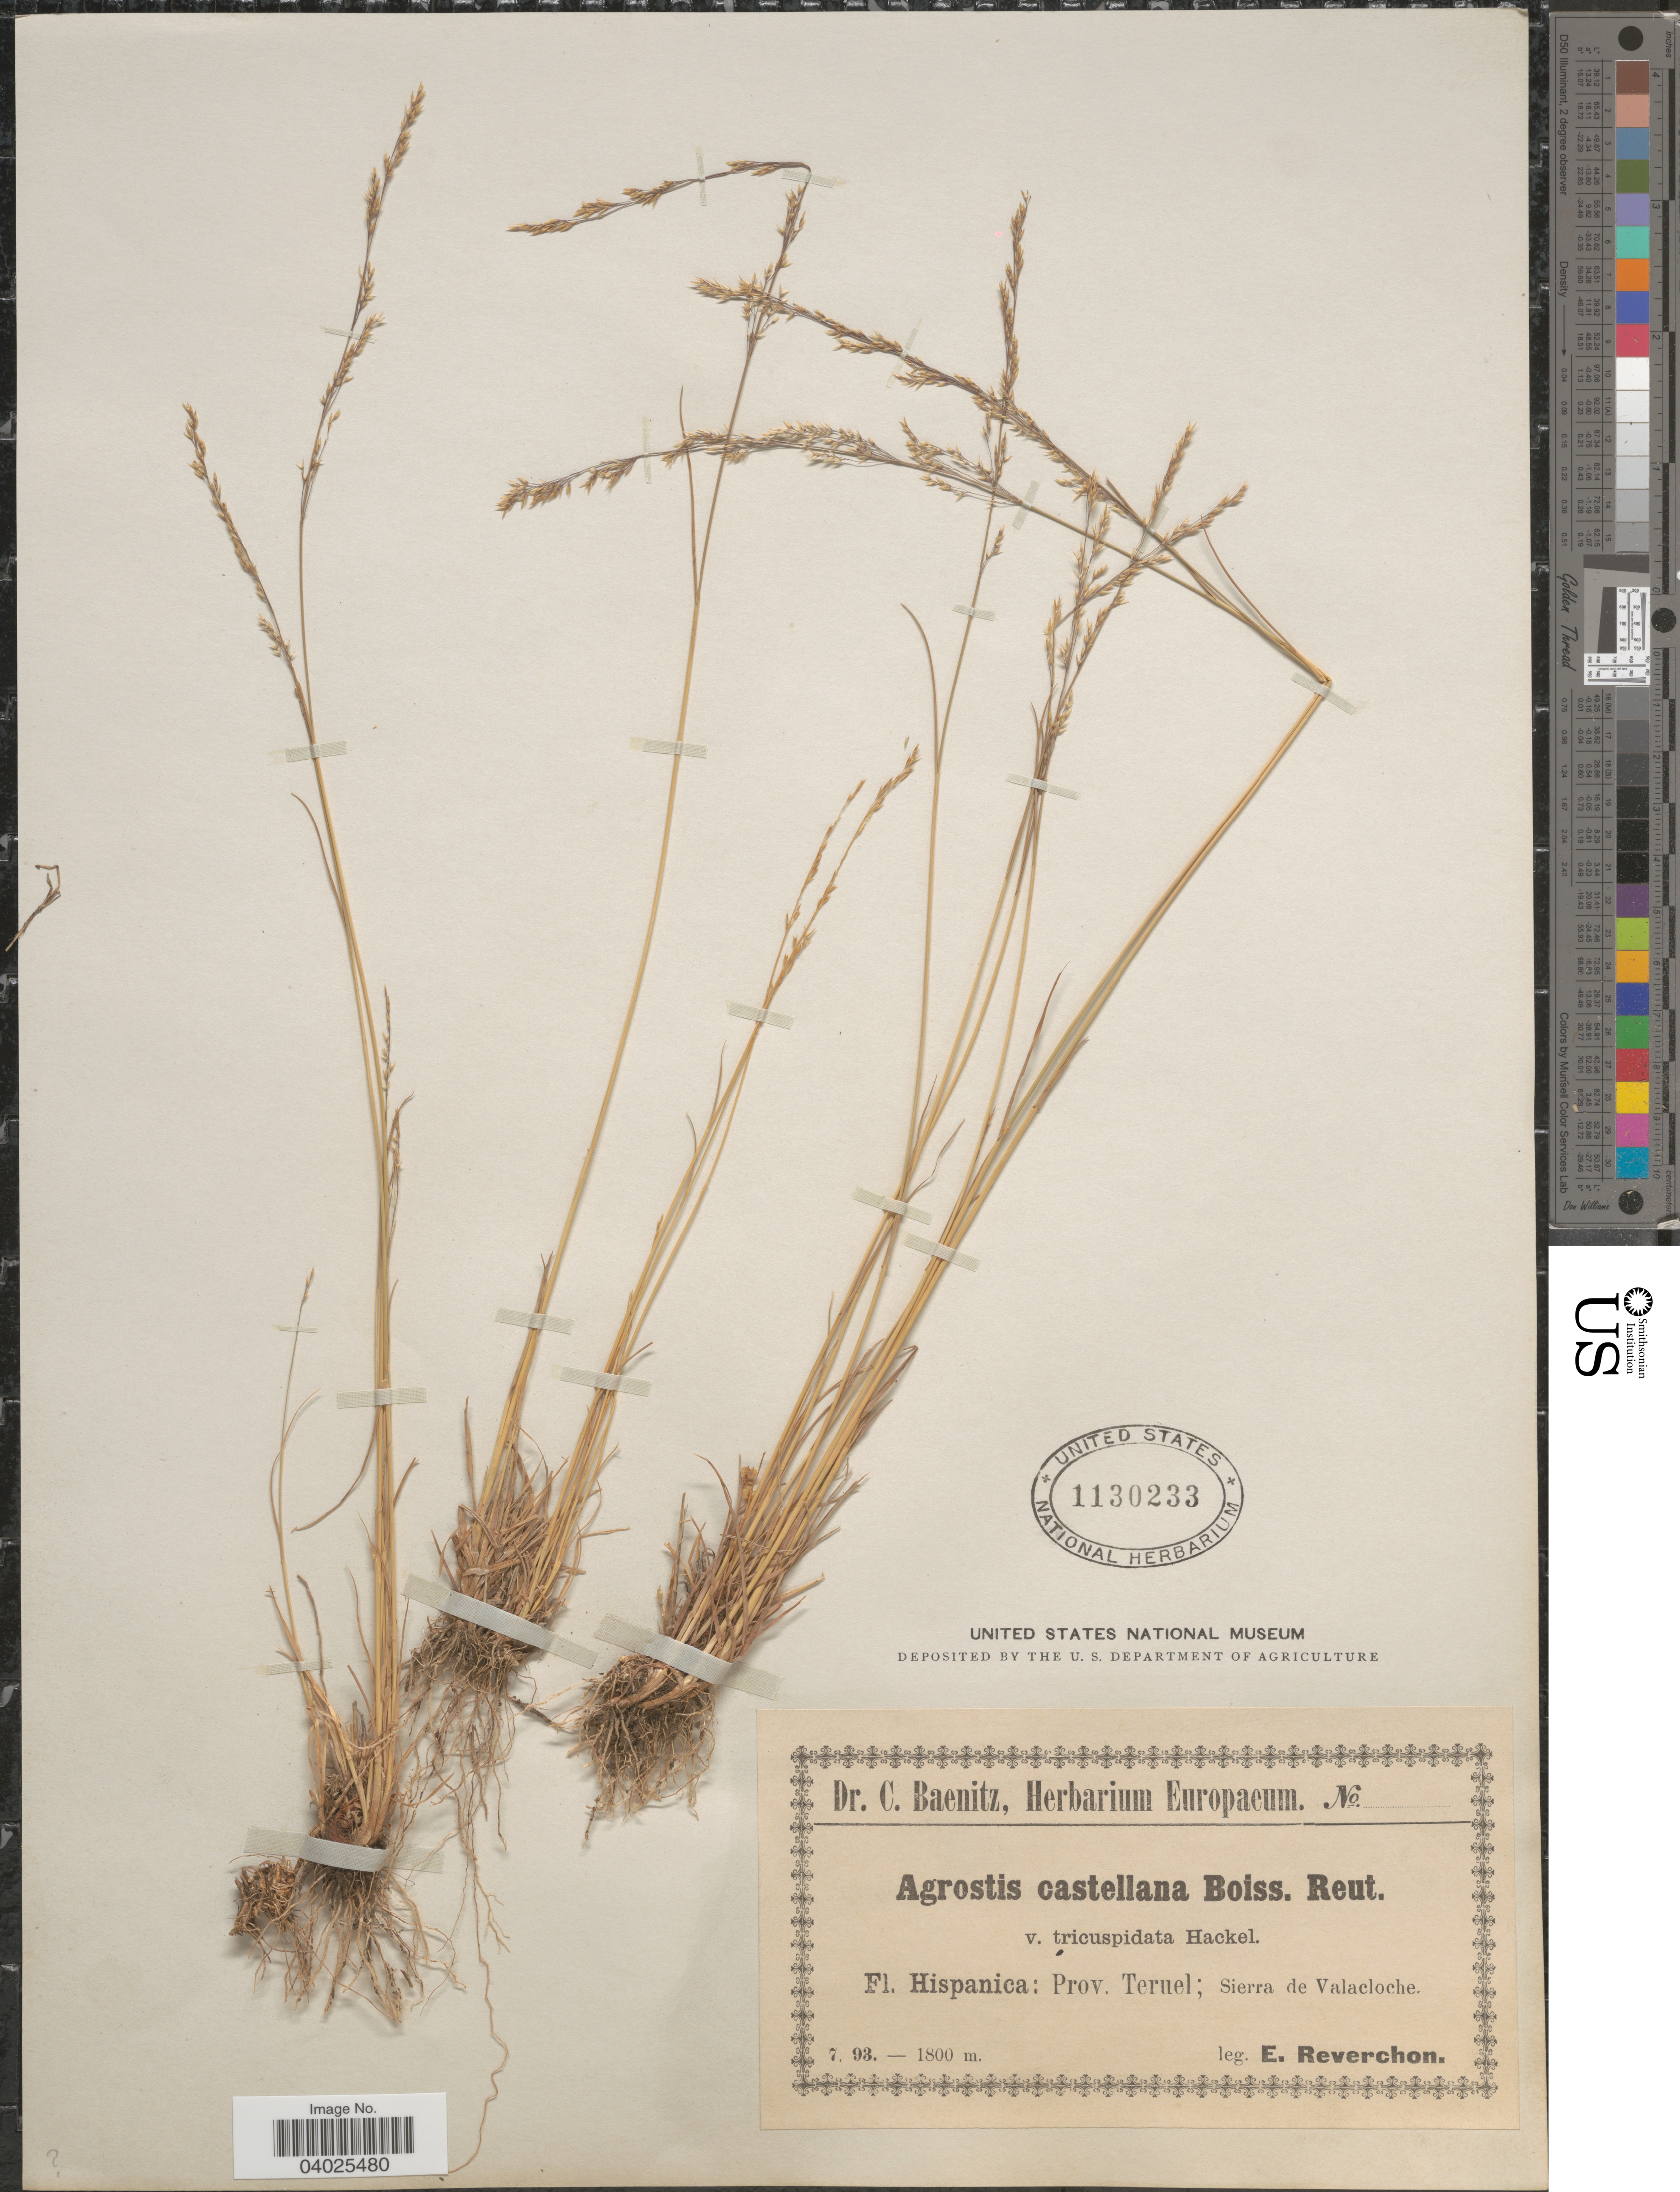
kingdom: Plantae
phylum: Tracheophyta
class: Liliopsida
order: Poales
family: Poaceae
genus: Agrostis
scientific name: Agrostis castellana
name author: Boiss. & Reut.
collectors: E. Reverchon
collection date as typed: Transcribed d/m/y: /7/93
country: Spain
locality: Hispanica: Prov. Teruel; Sierra de Valacloche.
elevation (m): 1800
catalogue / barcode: US 1130233